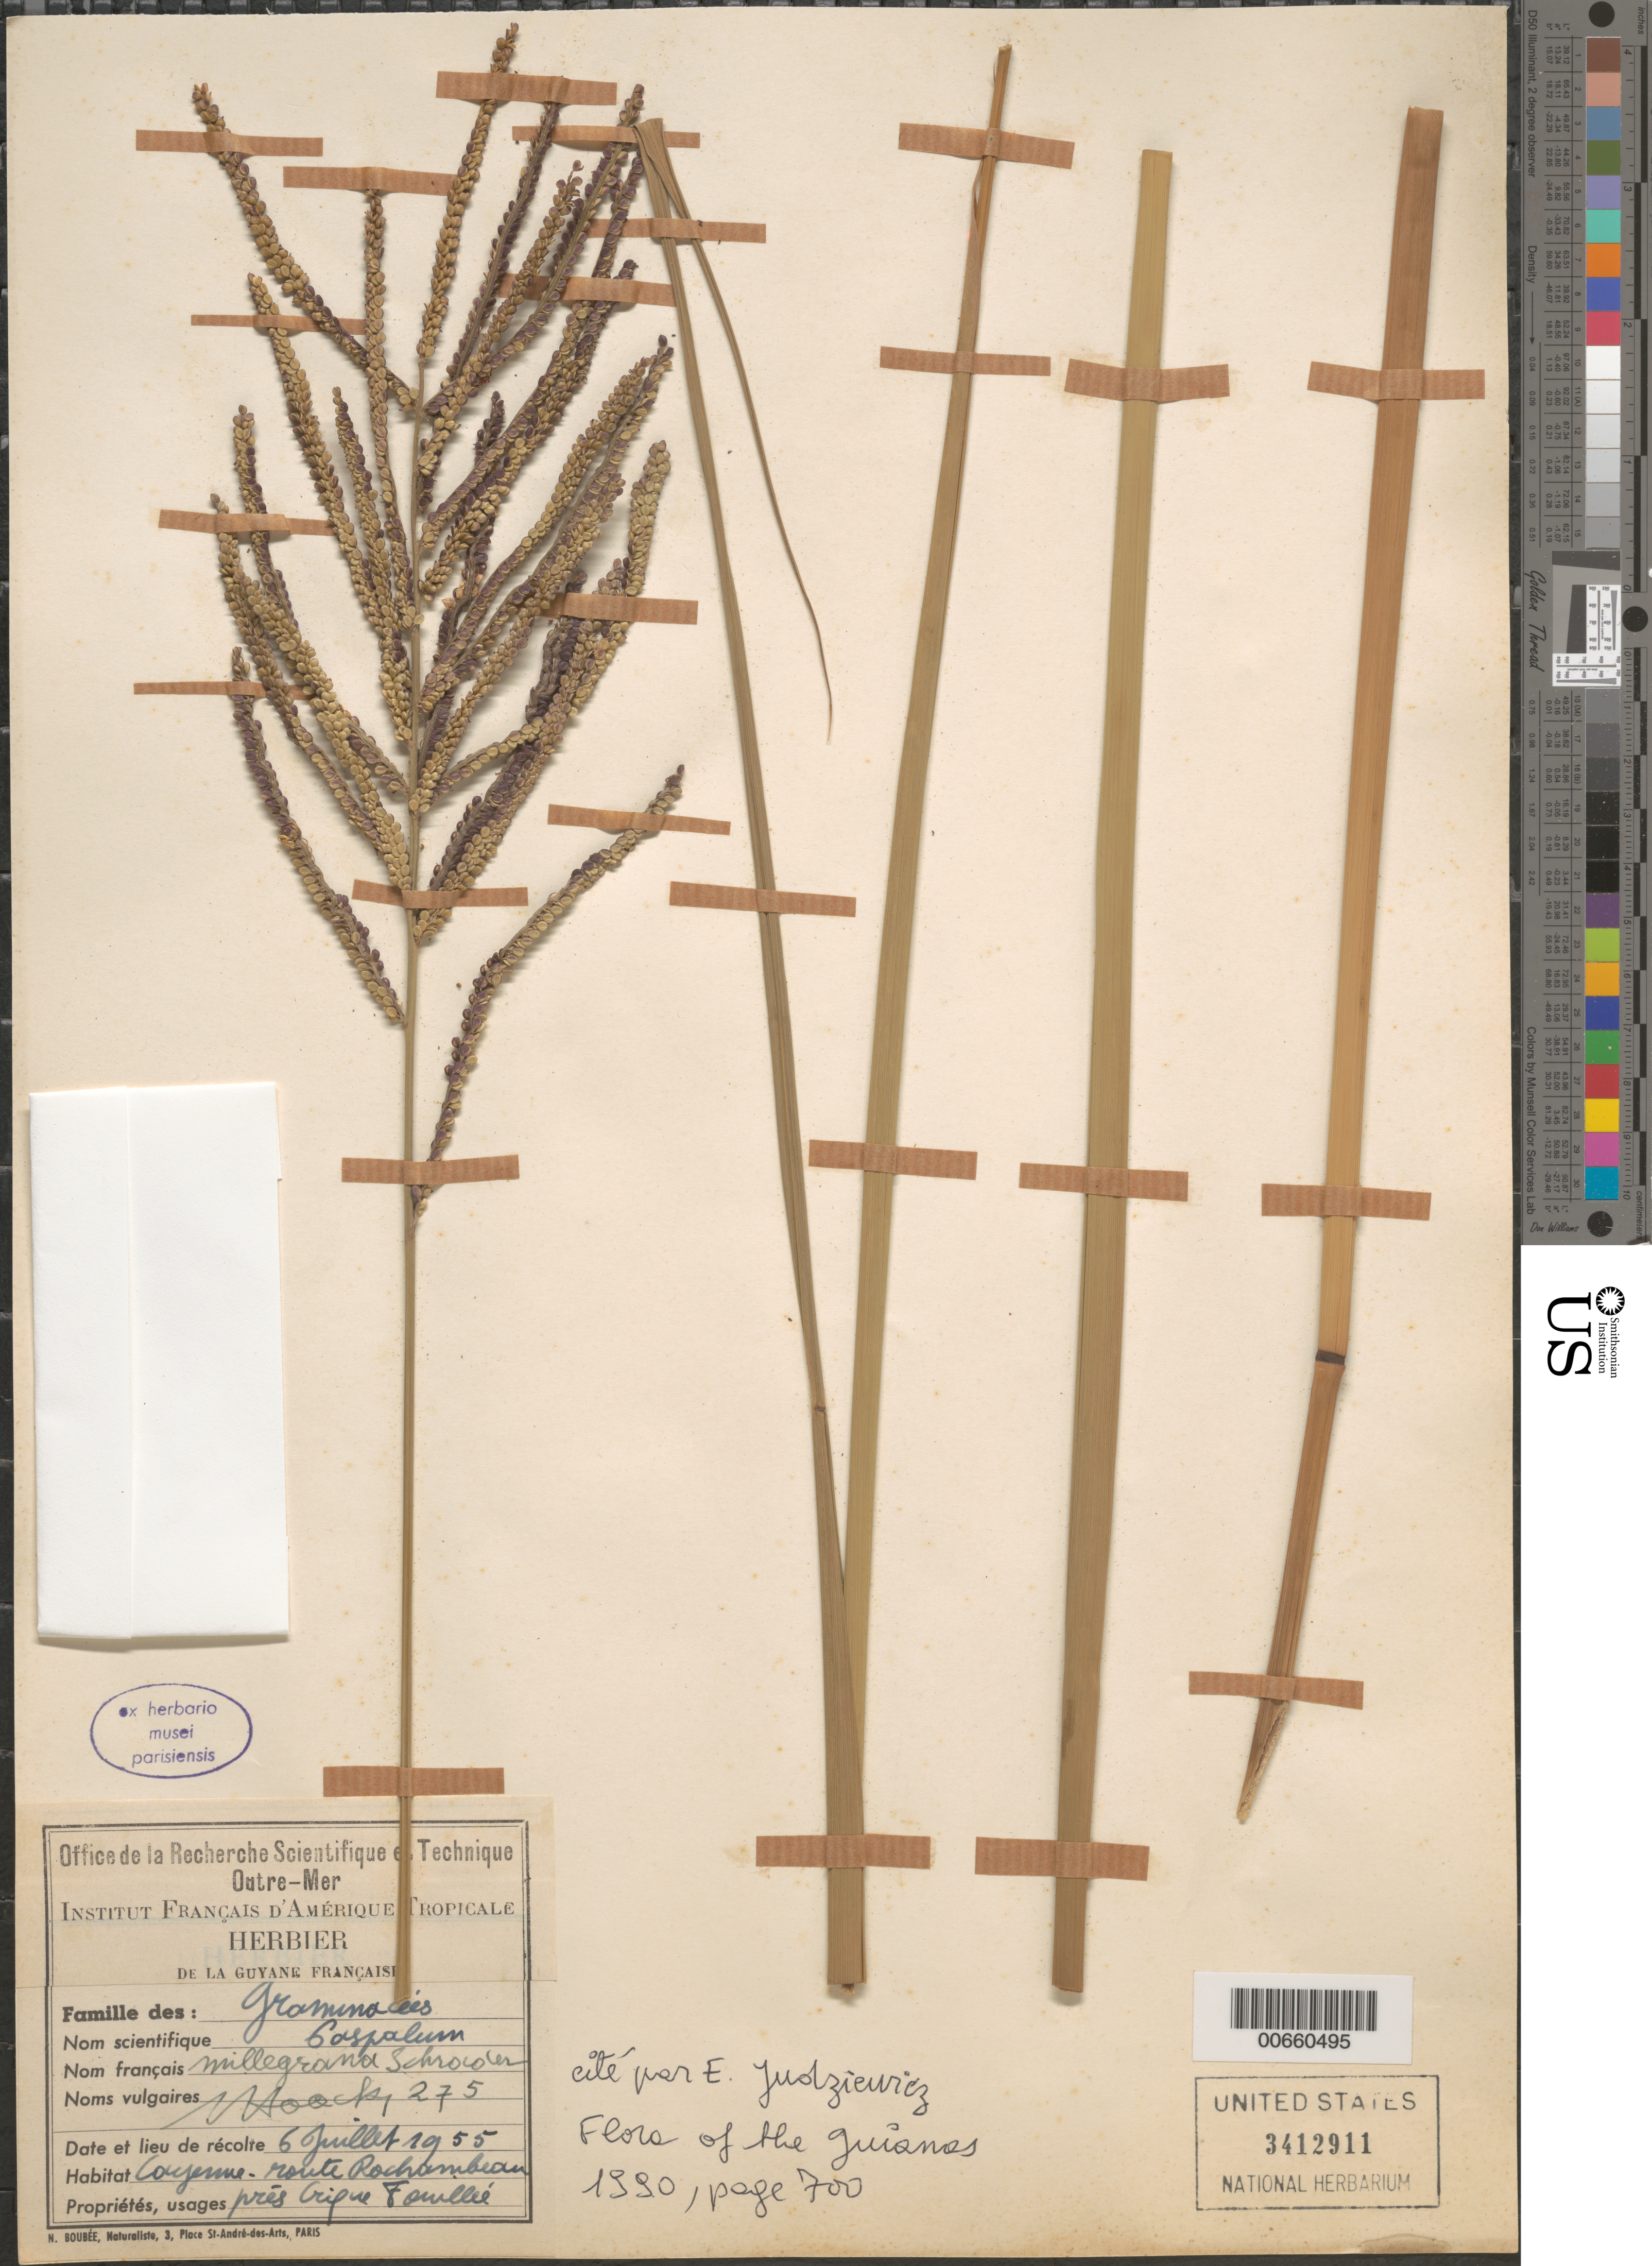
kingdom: Plantae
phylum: Tracheophyta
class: Liliopsida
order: Poales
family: Poaceae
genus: Paspalum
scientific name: Paspalum millegrana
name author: Schrad.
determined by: Judziewicz, E. J.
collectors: J. Hoock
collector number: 275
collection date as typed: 6-Jul-55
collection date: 1955-07-06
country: French Guiana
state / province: Cayenne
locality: Cayenne, Route de Rochambeau prés Crique Fouilleé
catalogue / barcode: US 3412911